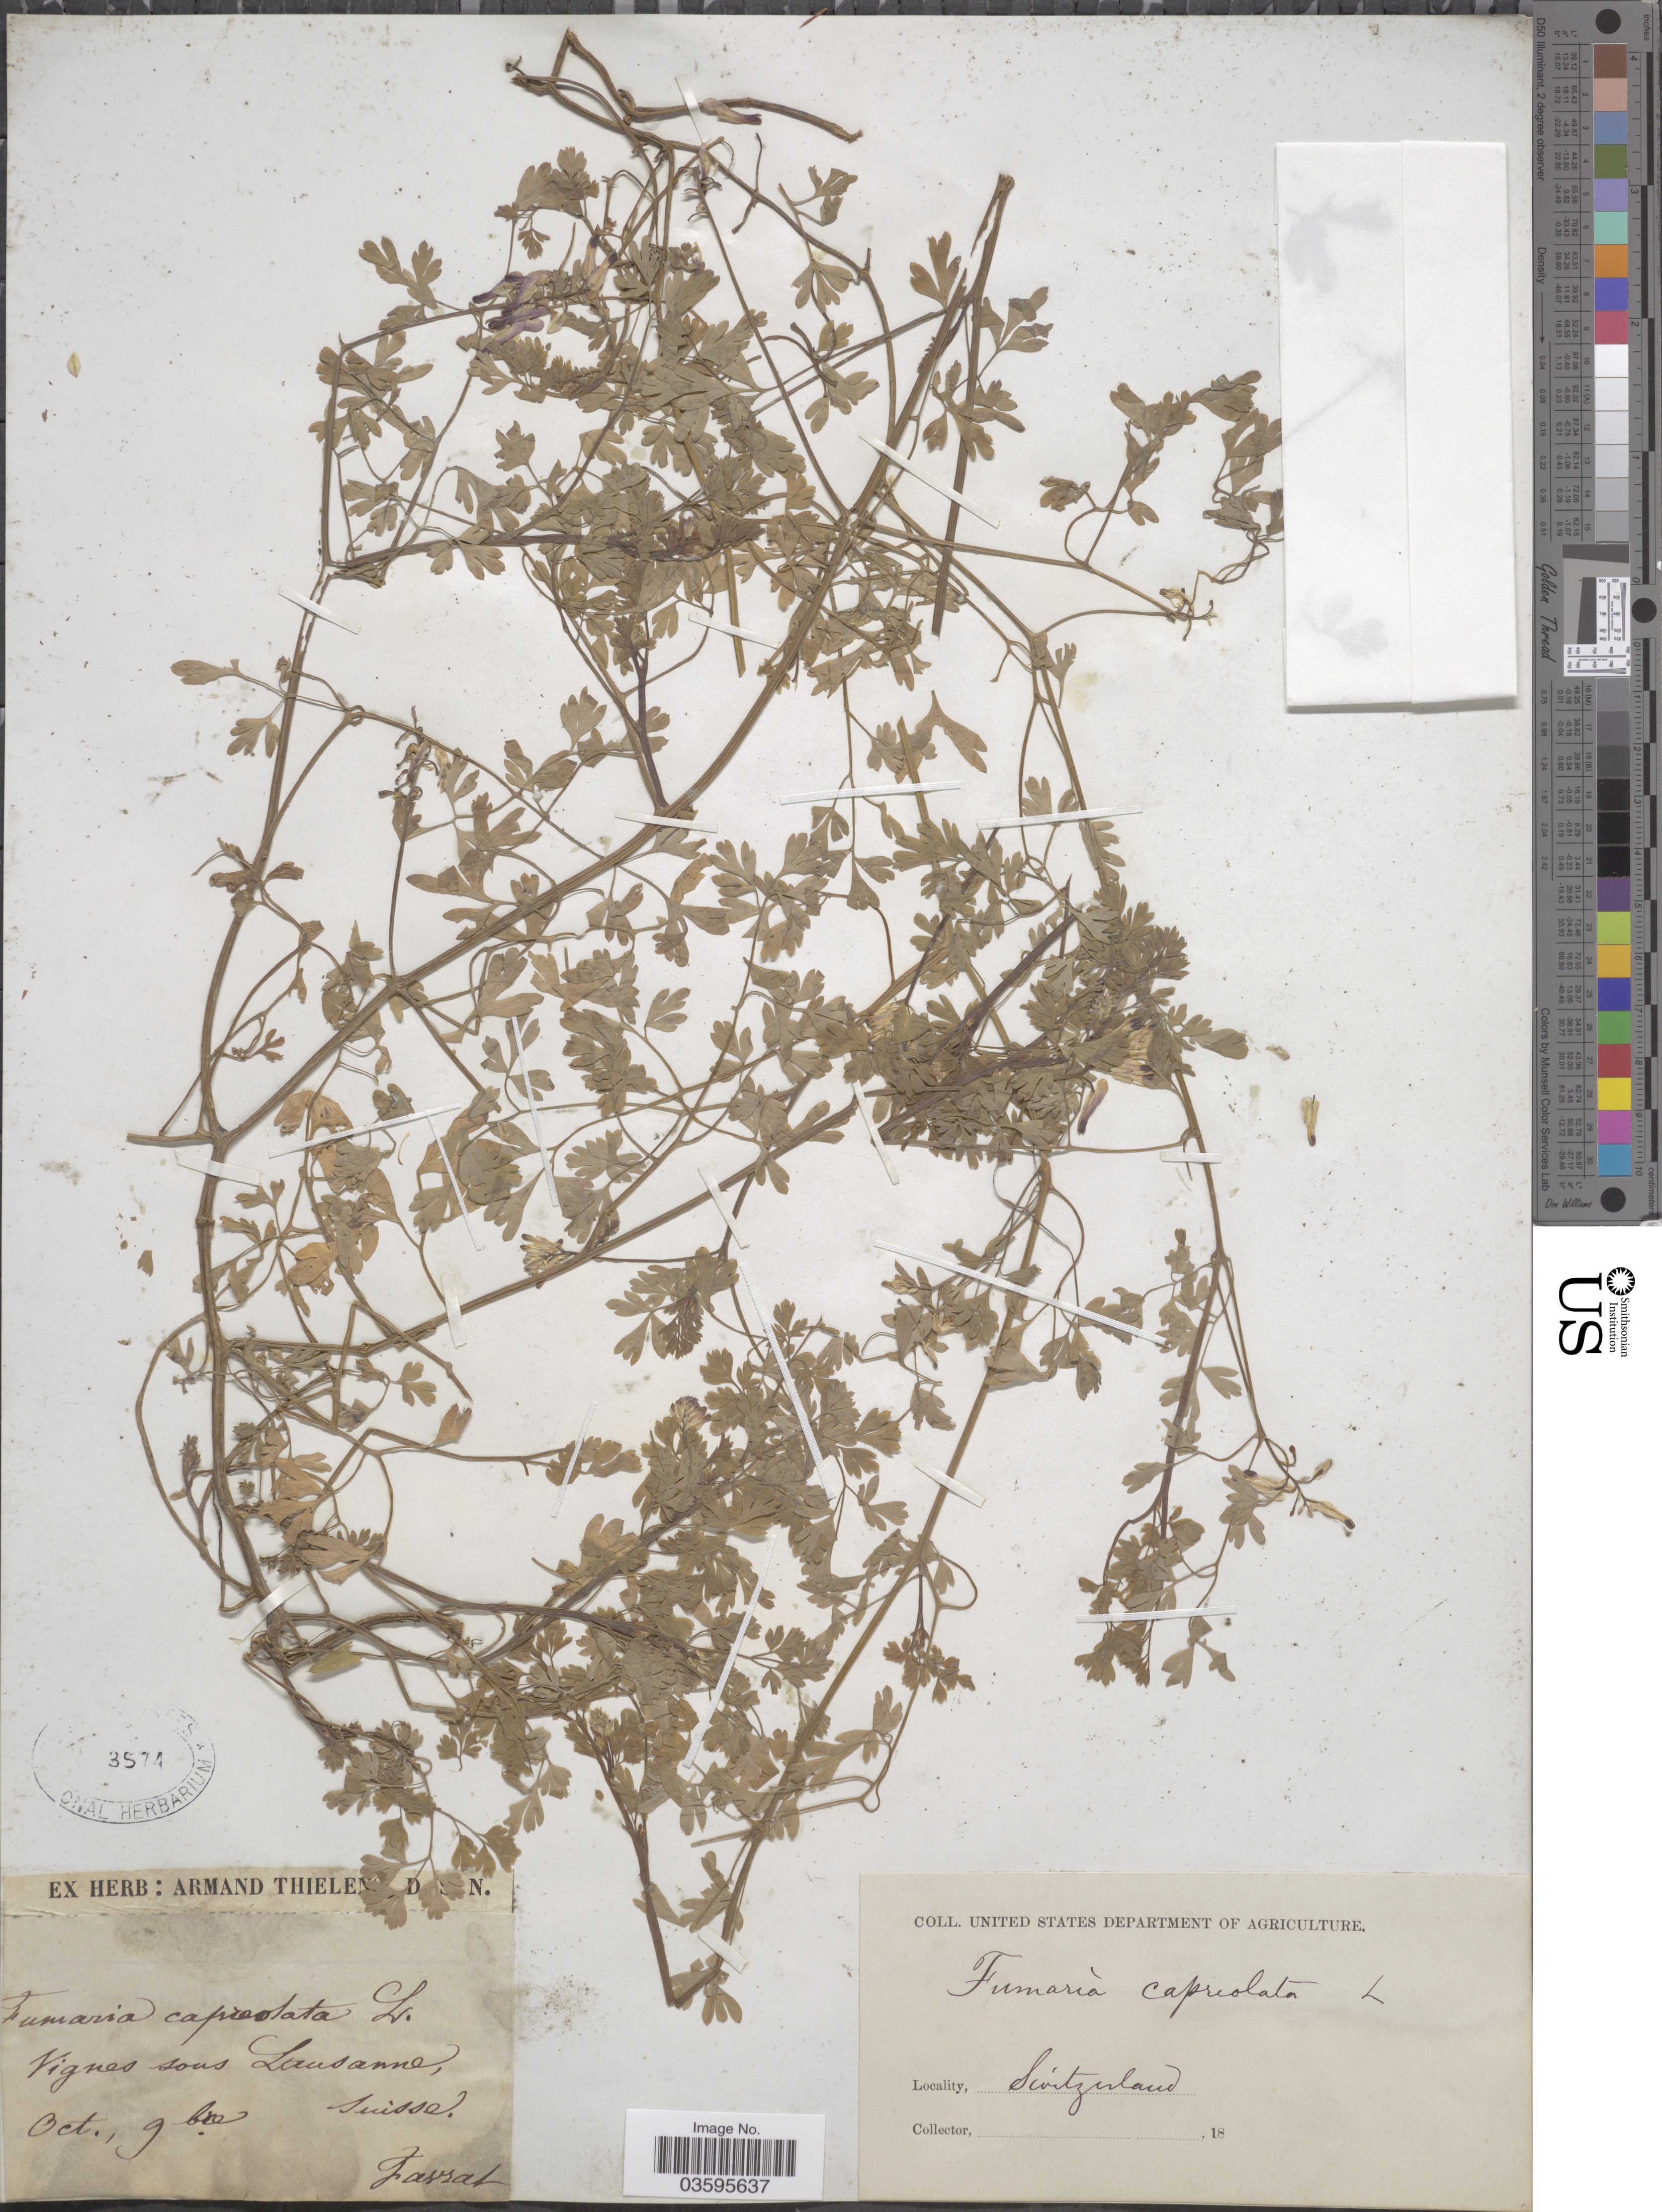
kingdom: Plantae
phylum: Tracheophyta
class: Magnoliopsida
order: Ranunculales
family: Papaveraceae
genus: Fumaria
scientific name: Fumaria capreolata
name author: L.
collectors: L. Favrat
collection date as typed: Oct., 9bre 18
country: Switzerland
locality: Vignes sous Lausanne, Suisse.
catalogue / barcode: US 3574